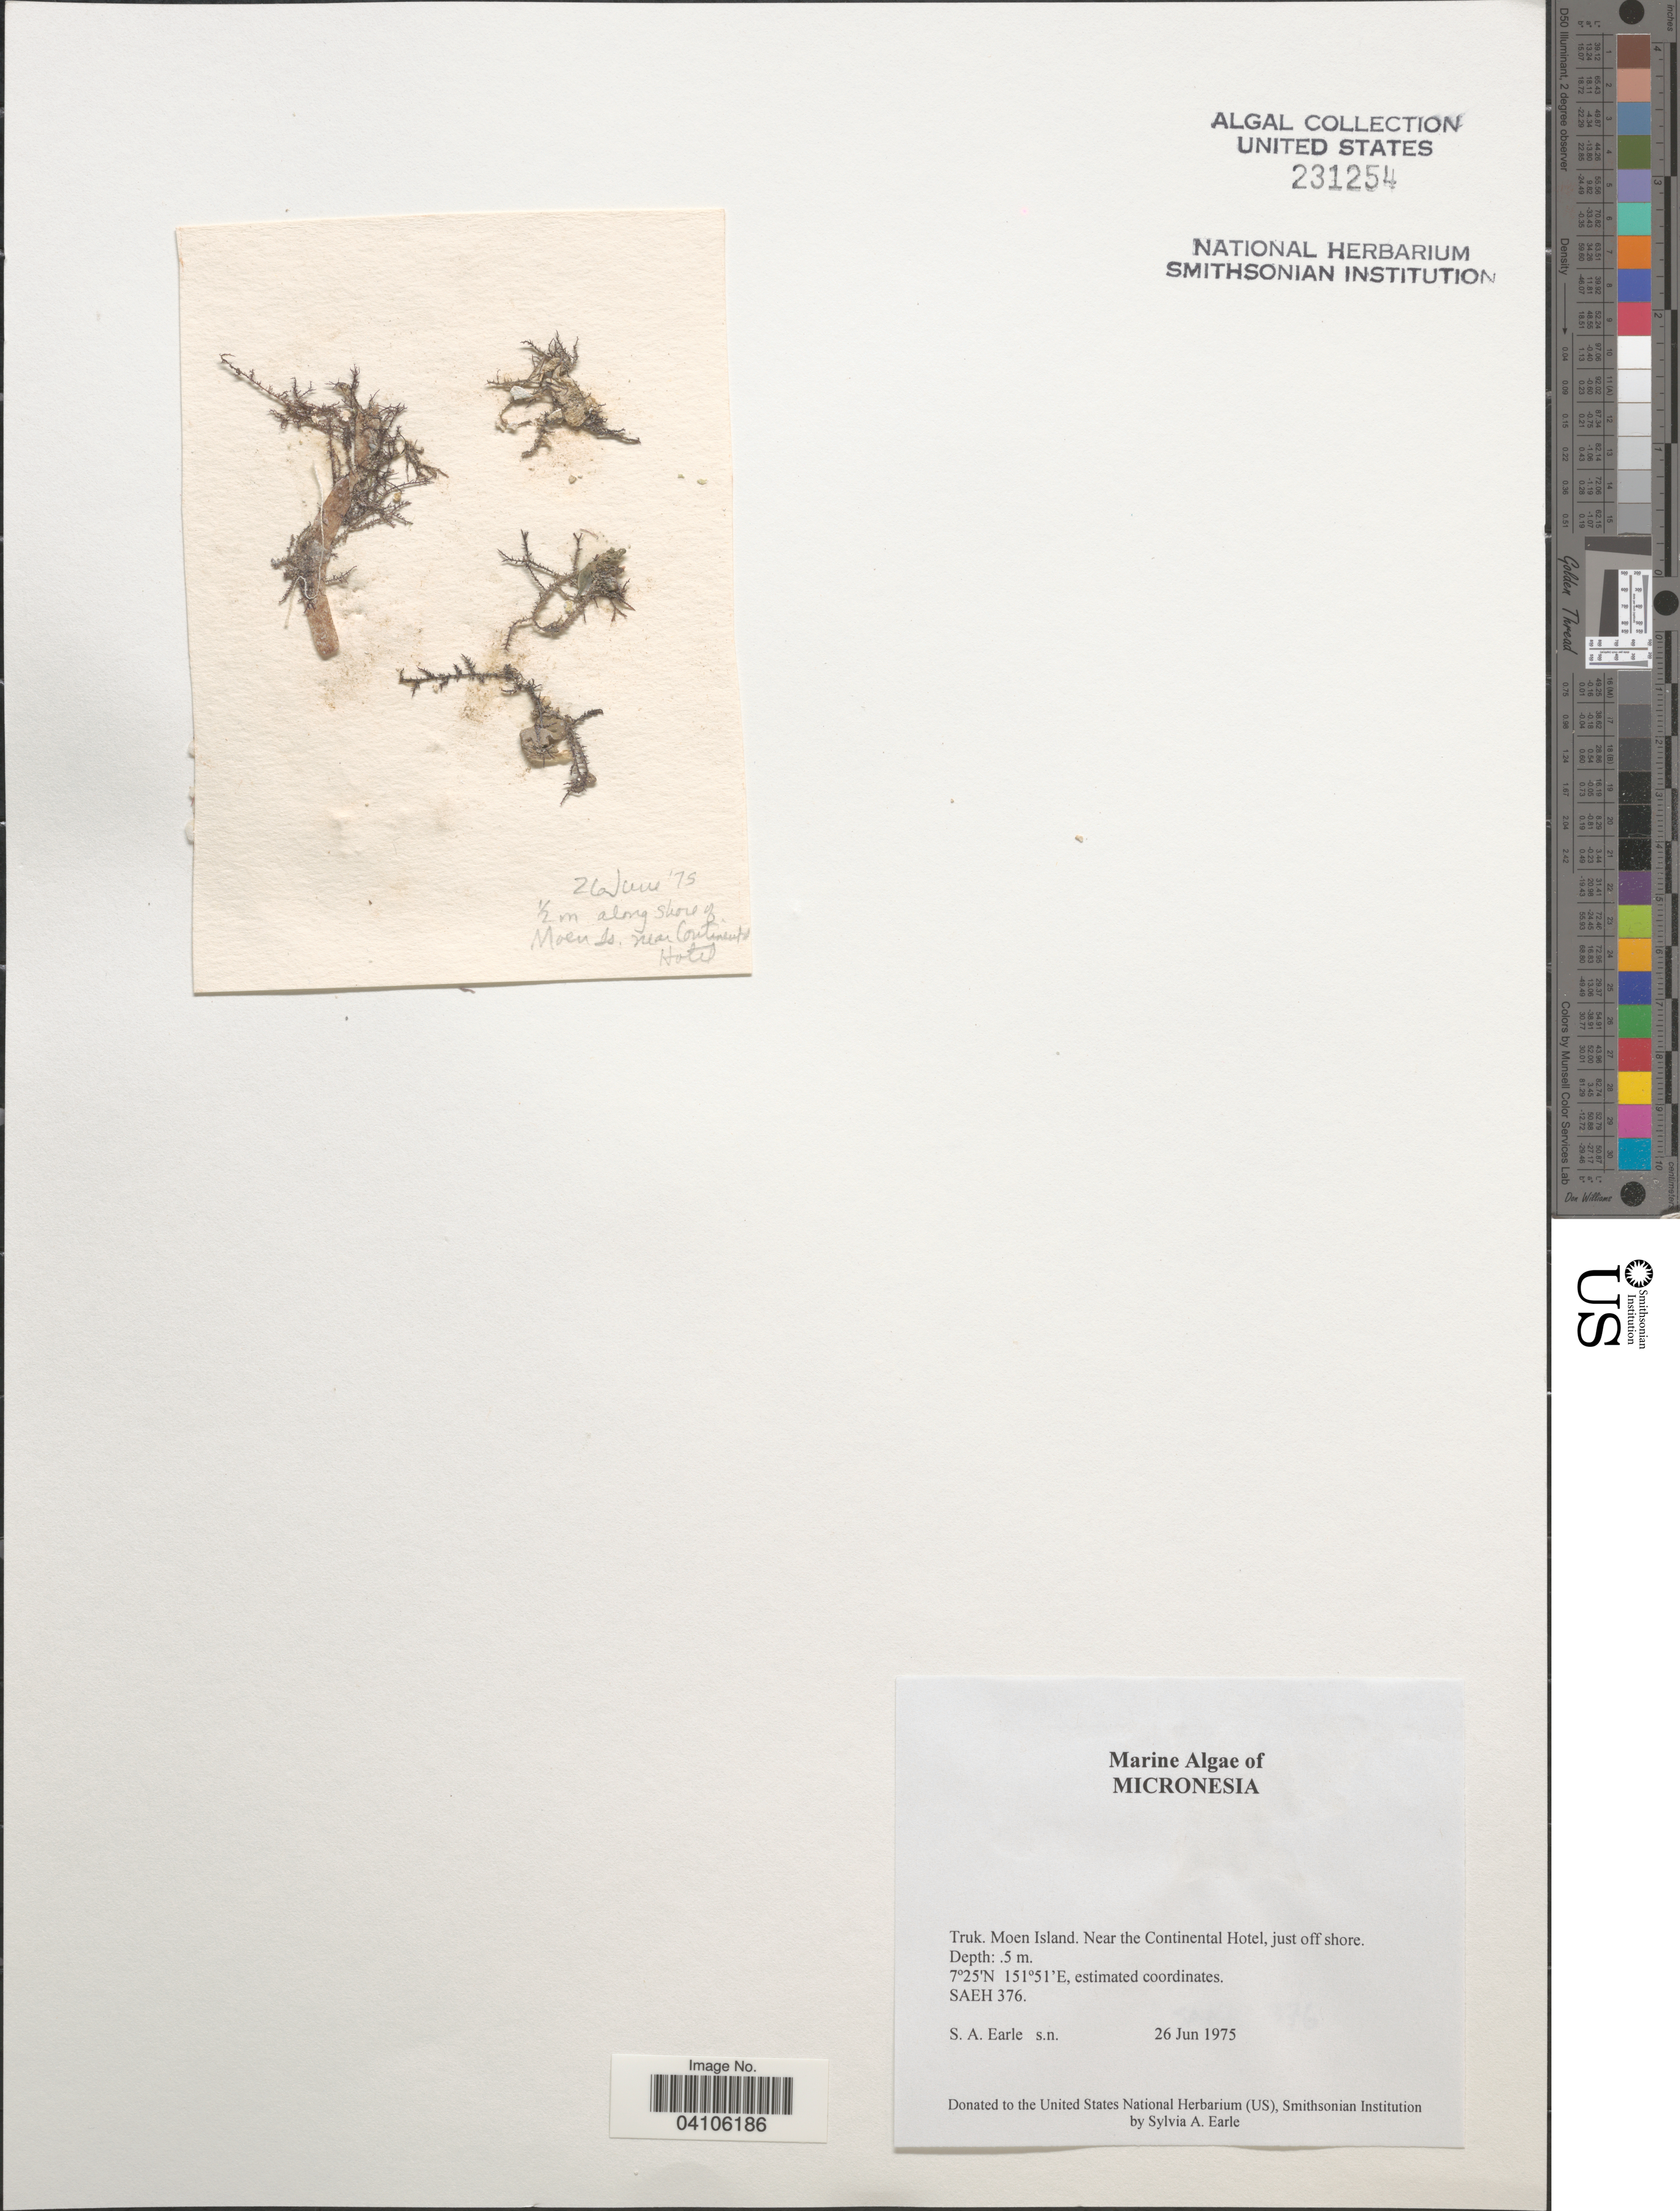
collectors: S. A. Earle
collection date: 1975-06-26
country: Micronesia, Federated States of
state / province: Truk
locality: Moen Island. Near the Continental Hotel, just off shore. SAEH 376.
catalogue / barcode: US 231254